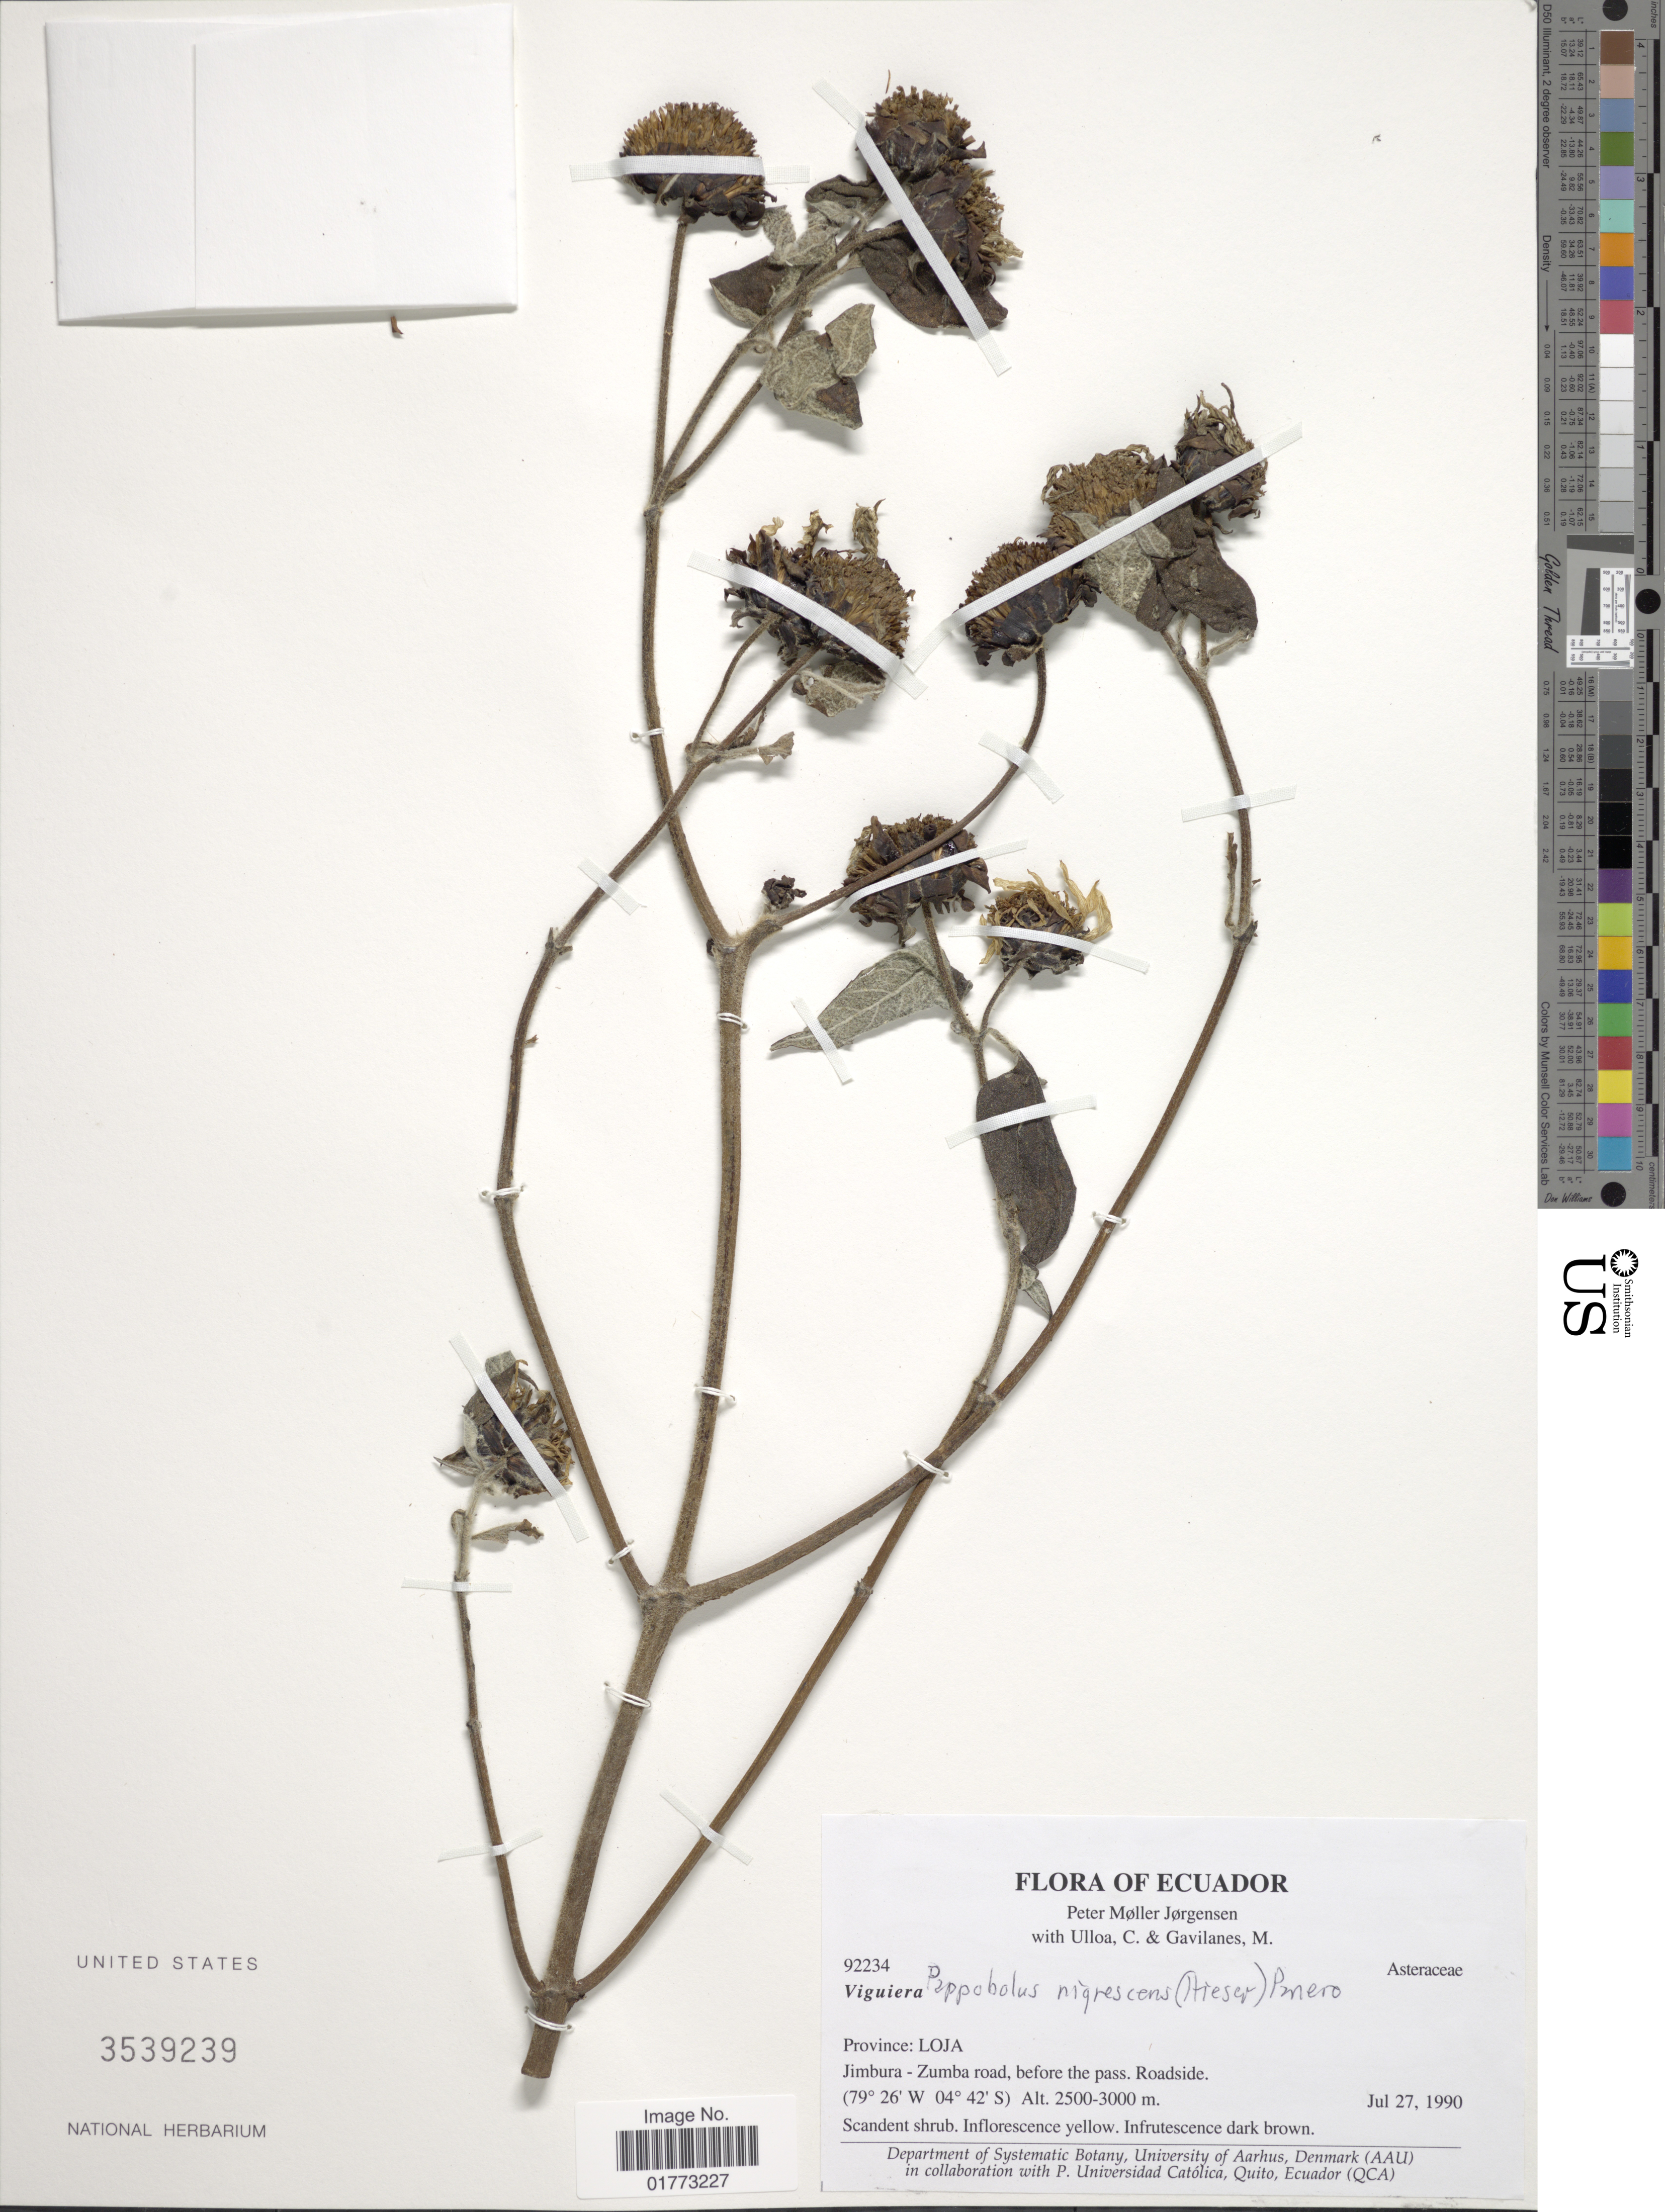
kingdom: Plantae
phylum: Tracheophyta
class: Magnoliopsida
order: Asterales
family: Asteraceae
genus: Pappobolus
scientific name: Pappobolus nigrescens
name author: Heiser & Panero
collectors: P. M. Jørgensen, C. Ulloa & M. Gavilanes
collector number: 92234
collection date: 1990-07-27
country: Ecuador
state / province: Loja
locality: Jimbura- Zumba road, before the pass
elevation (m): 2500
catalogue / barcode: US 3539239